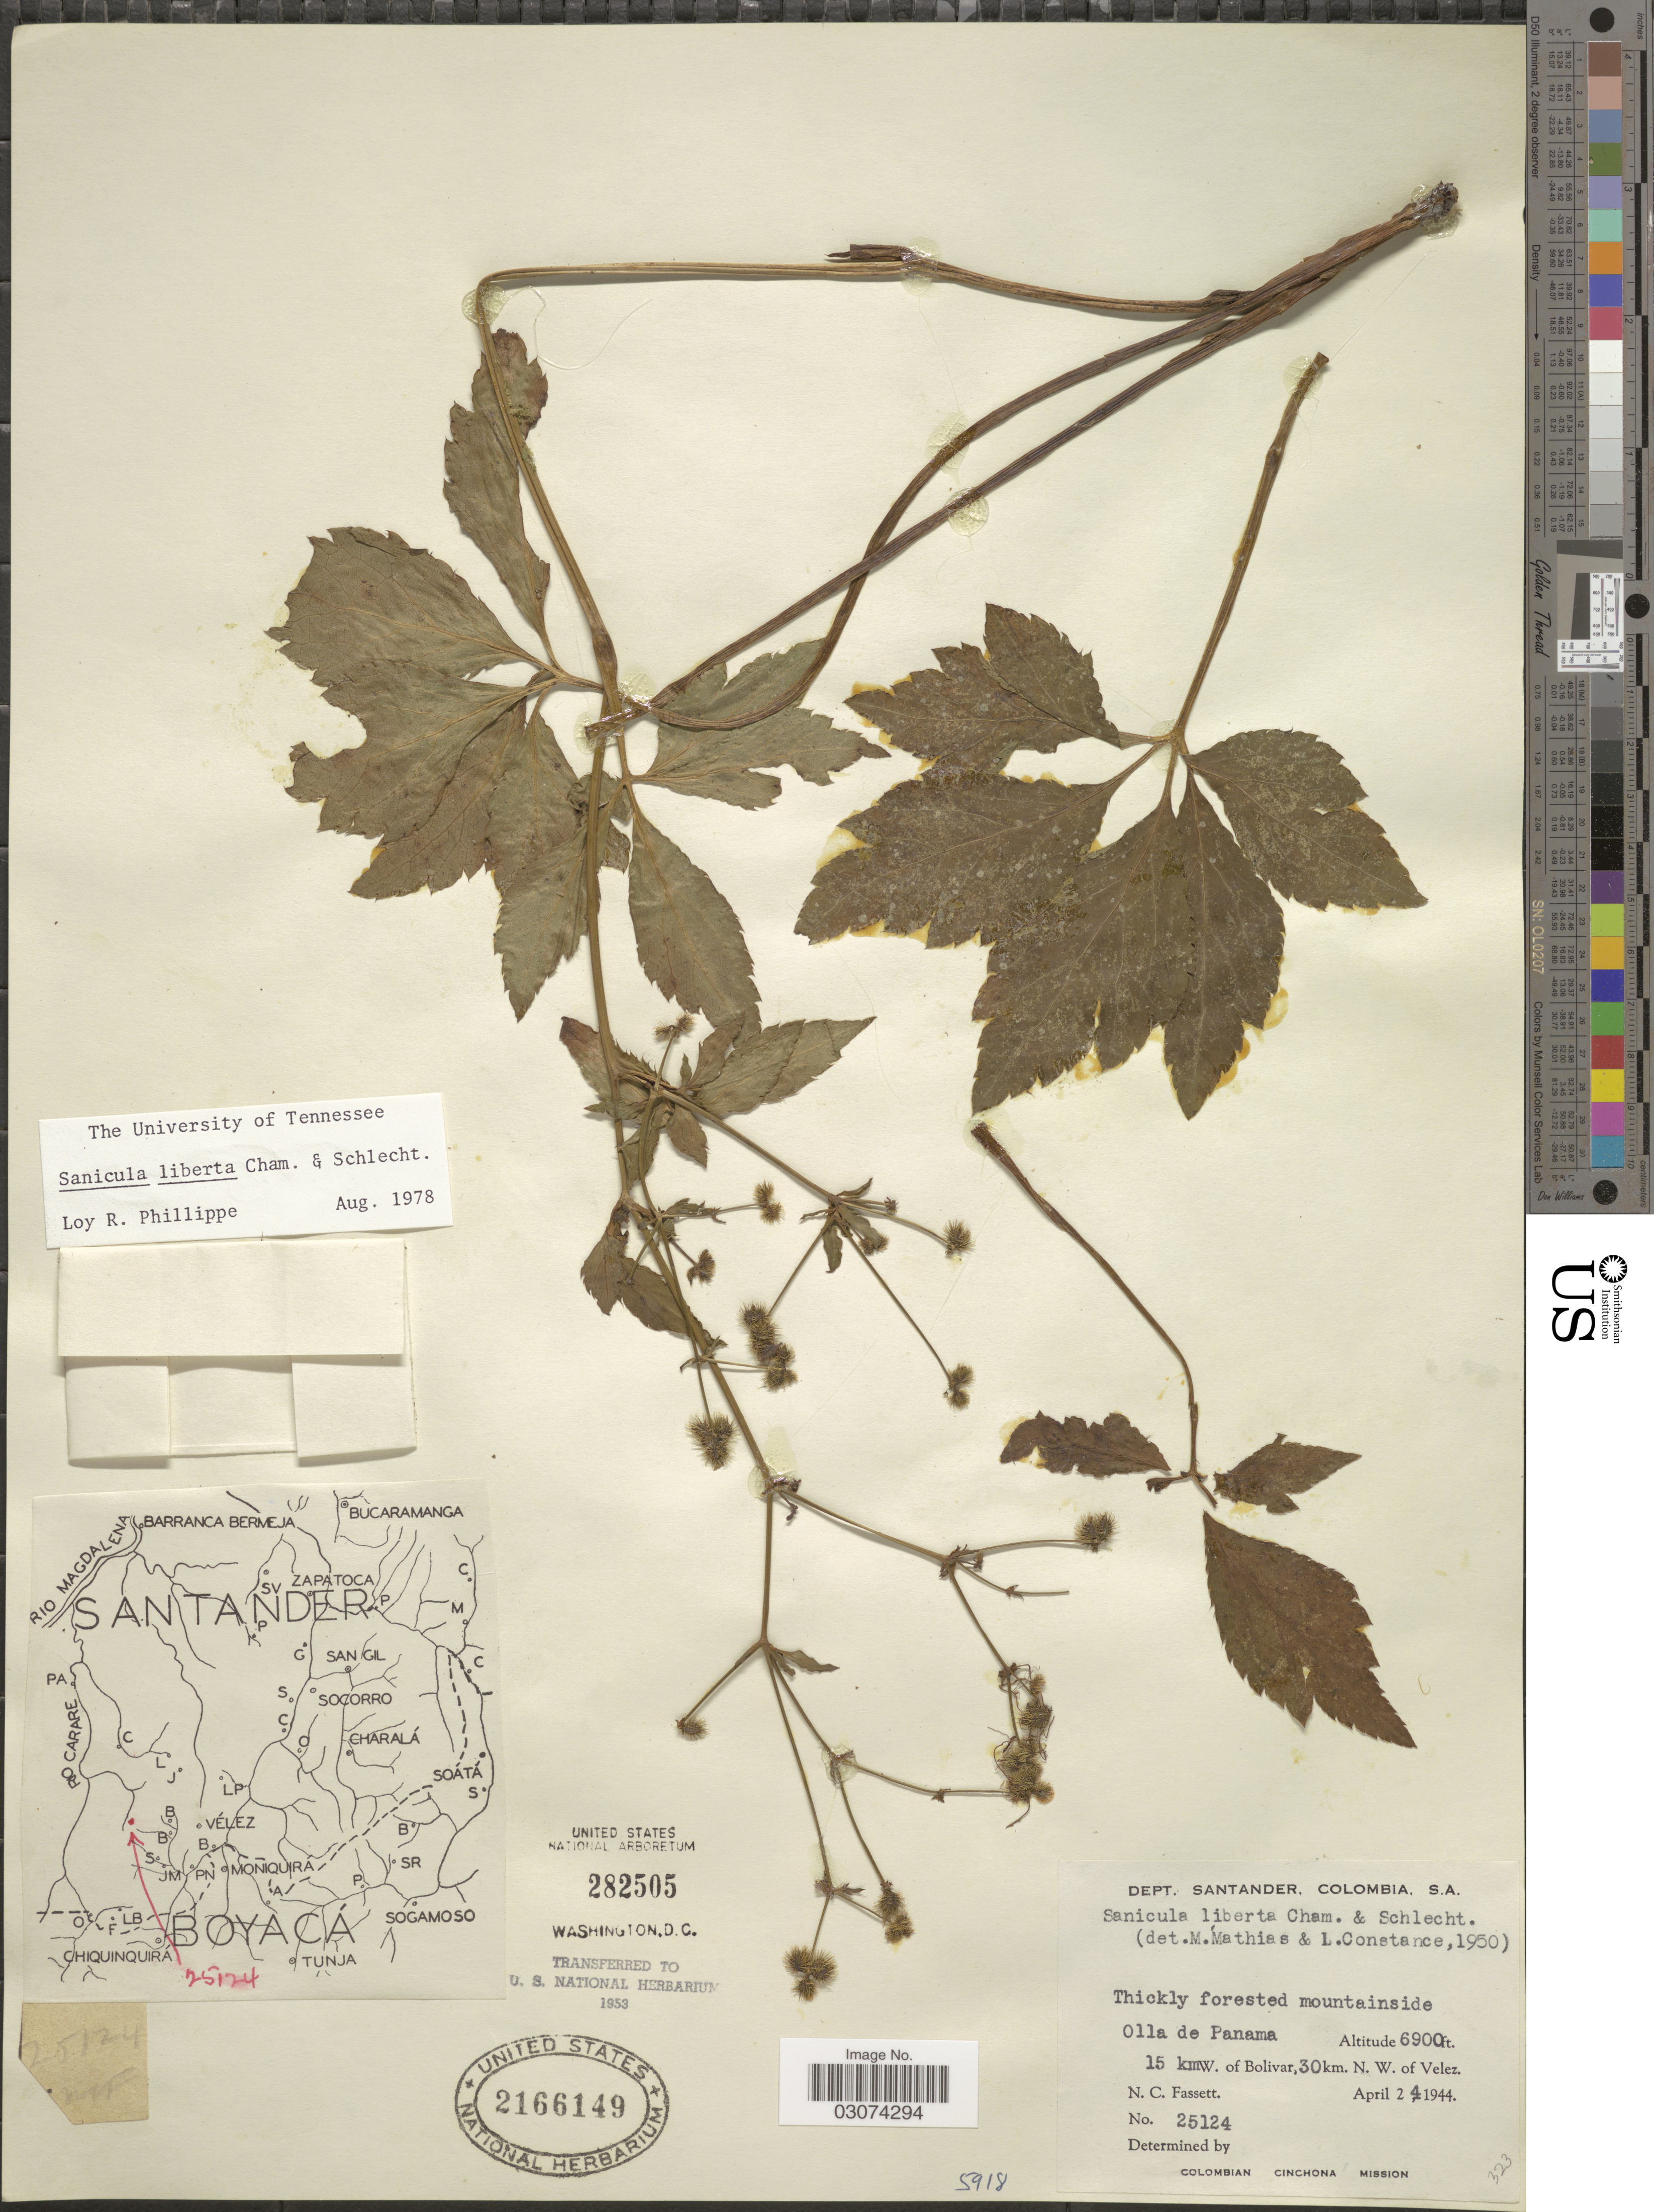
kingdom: Plantae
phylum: Tracheophyta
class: Magnoliopsida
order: Apiales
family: Apiaceae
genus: Sanicula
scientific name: Sanicula liberta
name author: Cham. & Schltdl.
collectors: N. C. Fassett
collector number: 25124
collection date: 1944-04-24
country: Colombia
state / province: Santander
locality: Dept. Santander. Thickly forested mountainside. Olla de Panama. 15 km W. of Bolivar, 30 km. N.W. of Velez.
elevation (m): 2103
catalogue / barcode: US 2166149